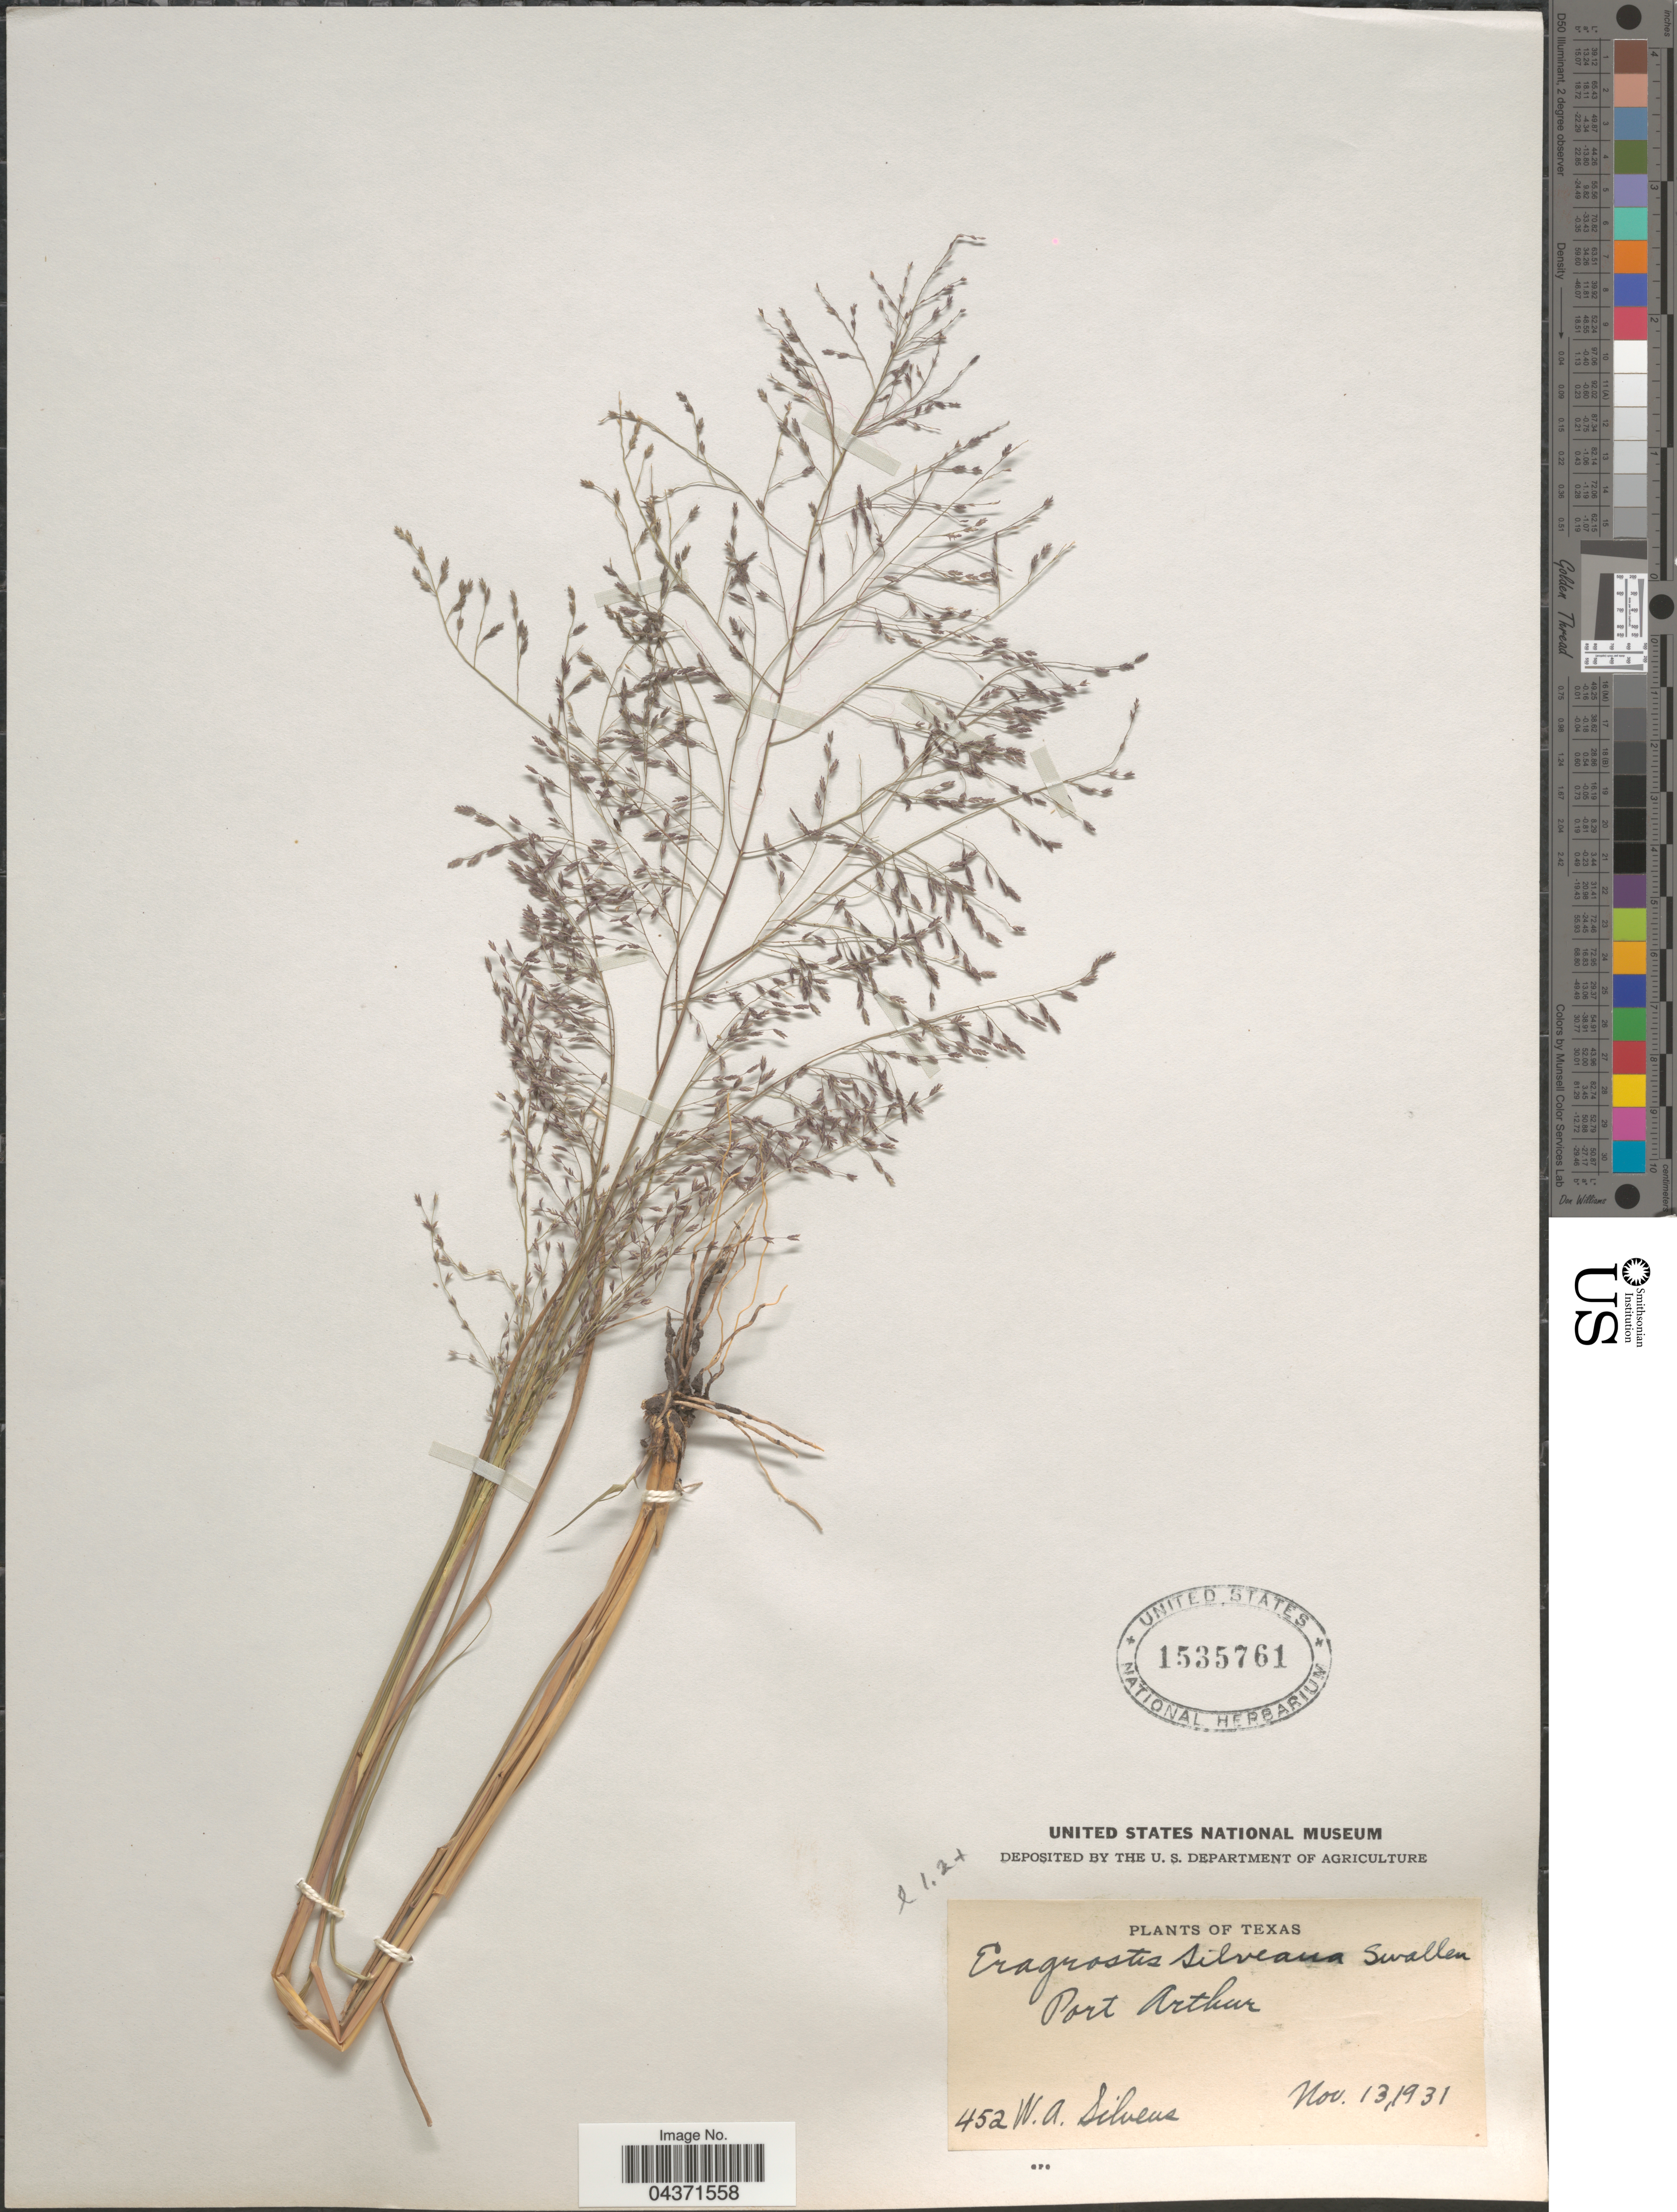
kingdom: Plantae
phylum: Tracheophyta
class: Liliopsida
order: Poales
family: Poaceae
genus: Eragrostis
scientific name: Eragrostis silveana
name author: Swallen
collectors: W. Silveus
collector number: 452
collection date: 1931-11-13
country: United States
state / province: Texas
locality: Port Arthur.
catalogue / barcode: US 1535761